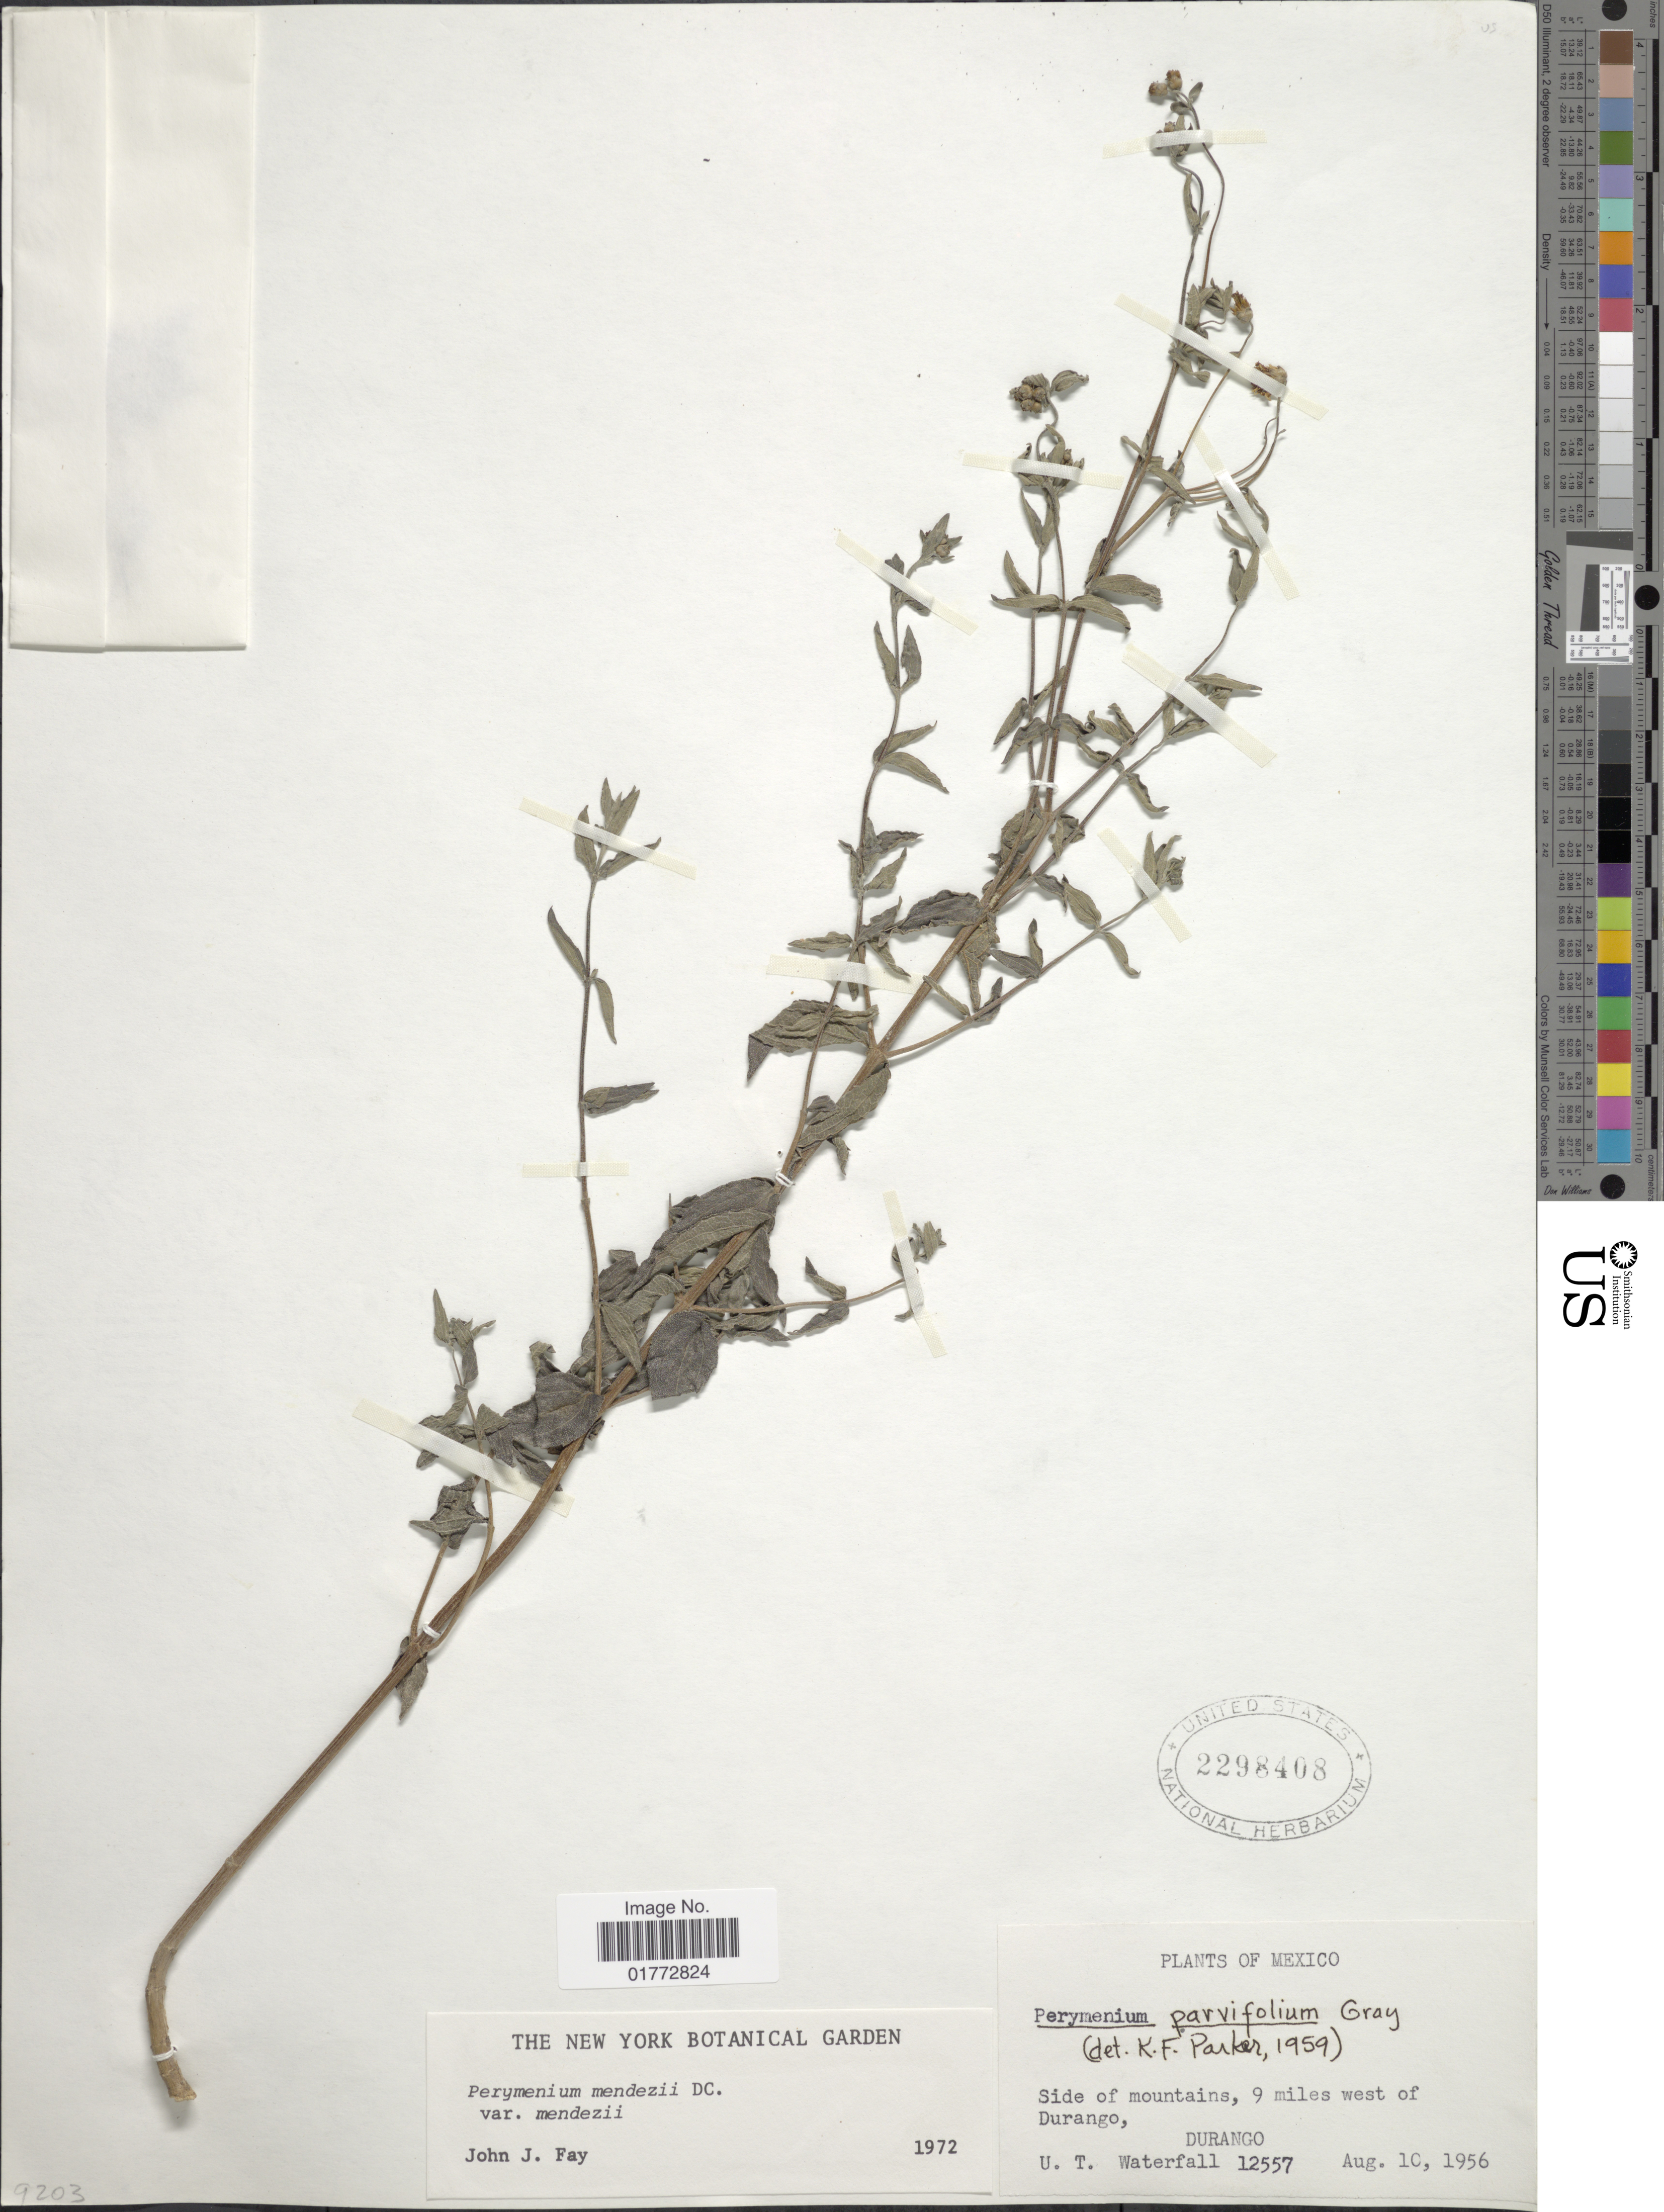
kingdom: Plantae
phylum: Tracheophyta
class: Magnoliopsida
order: Asterales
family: Asteraceae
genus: Perymenium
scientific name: Perymenium mendezii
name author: DC.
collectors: U. T. Waterfall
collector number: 12557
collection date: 1956-08-10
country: Mexico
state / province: Durango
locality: Side of mountains, 9 miles west of Durango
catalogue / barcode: US 2298408